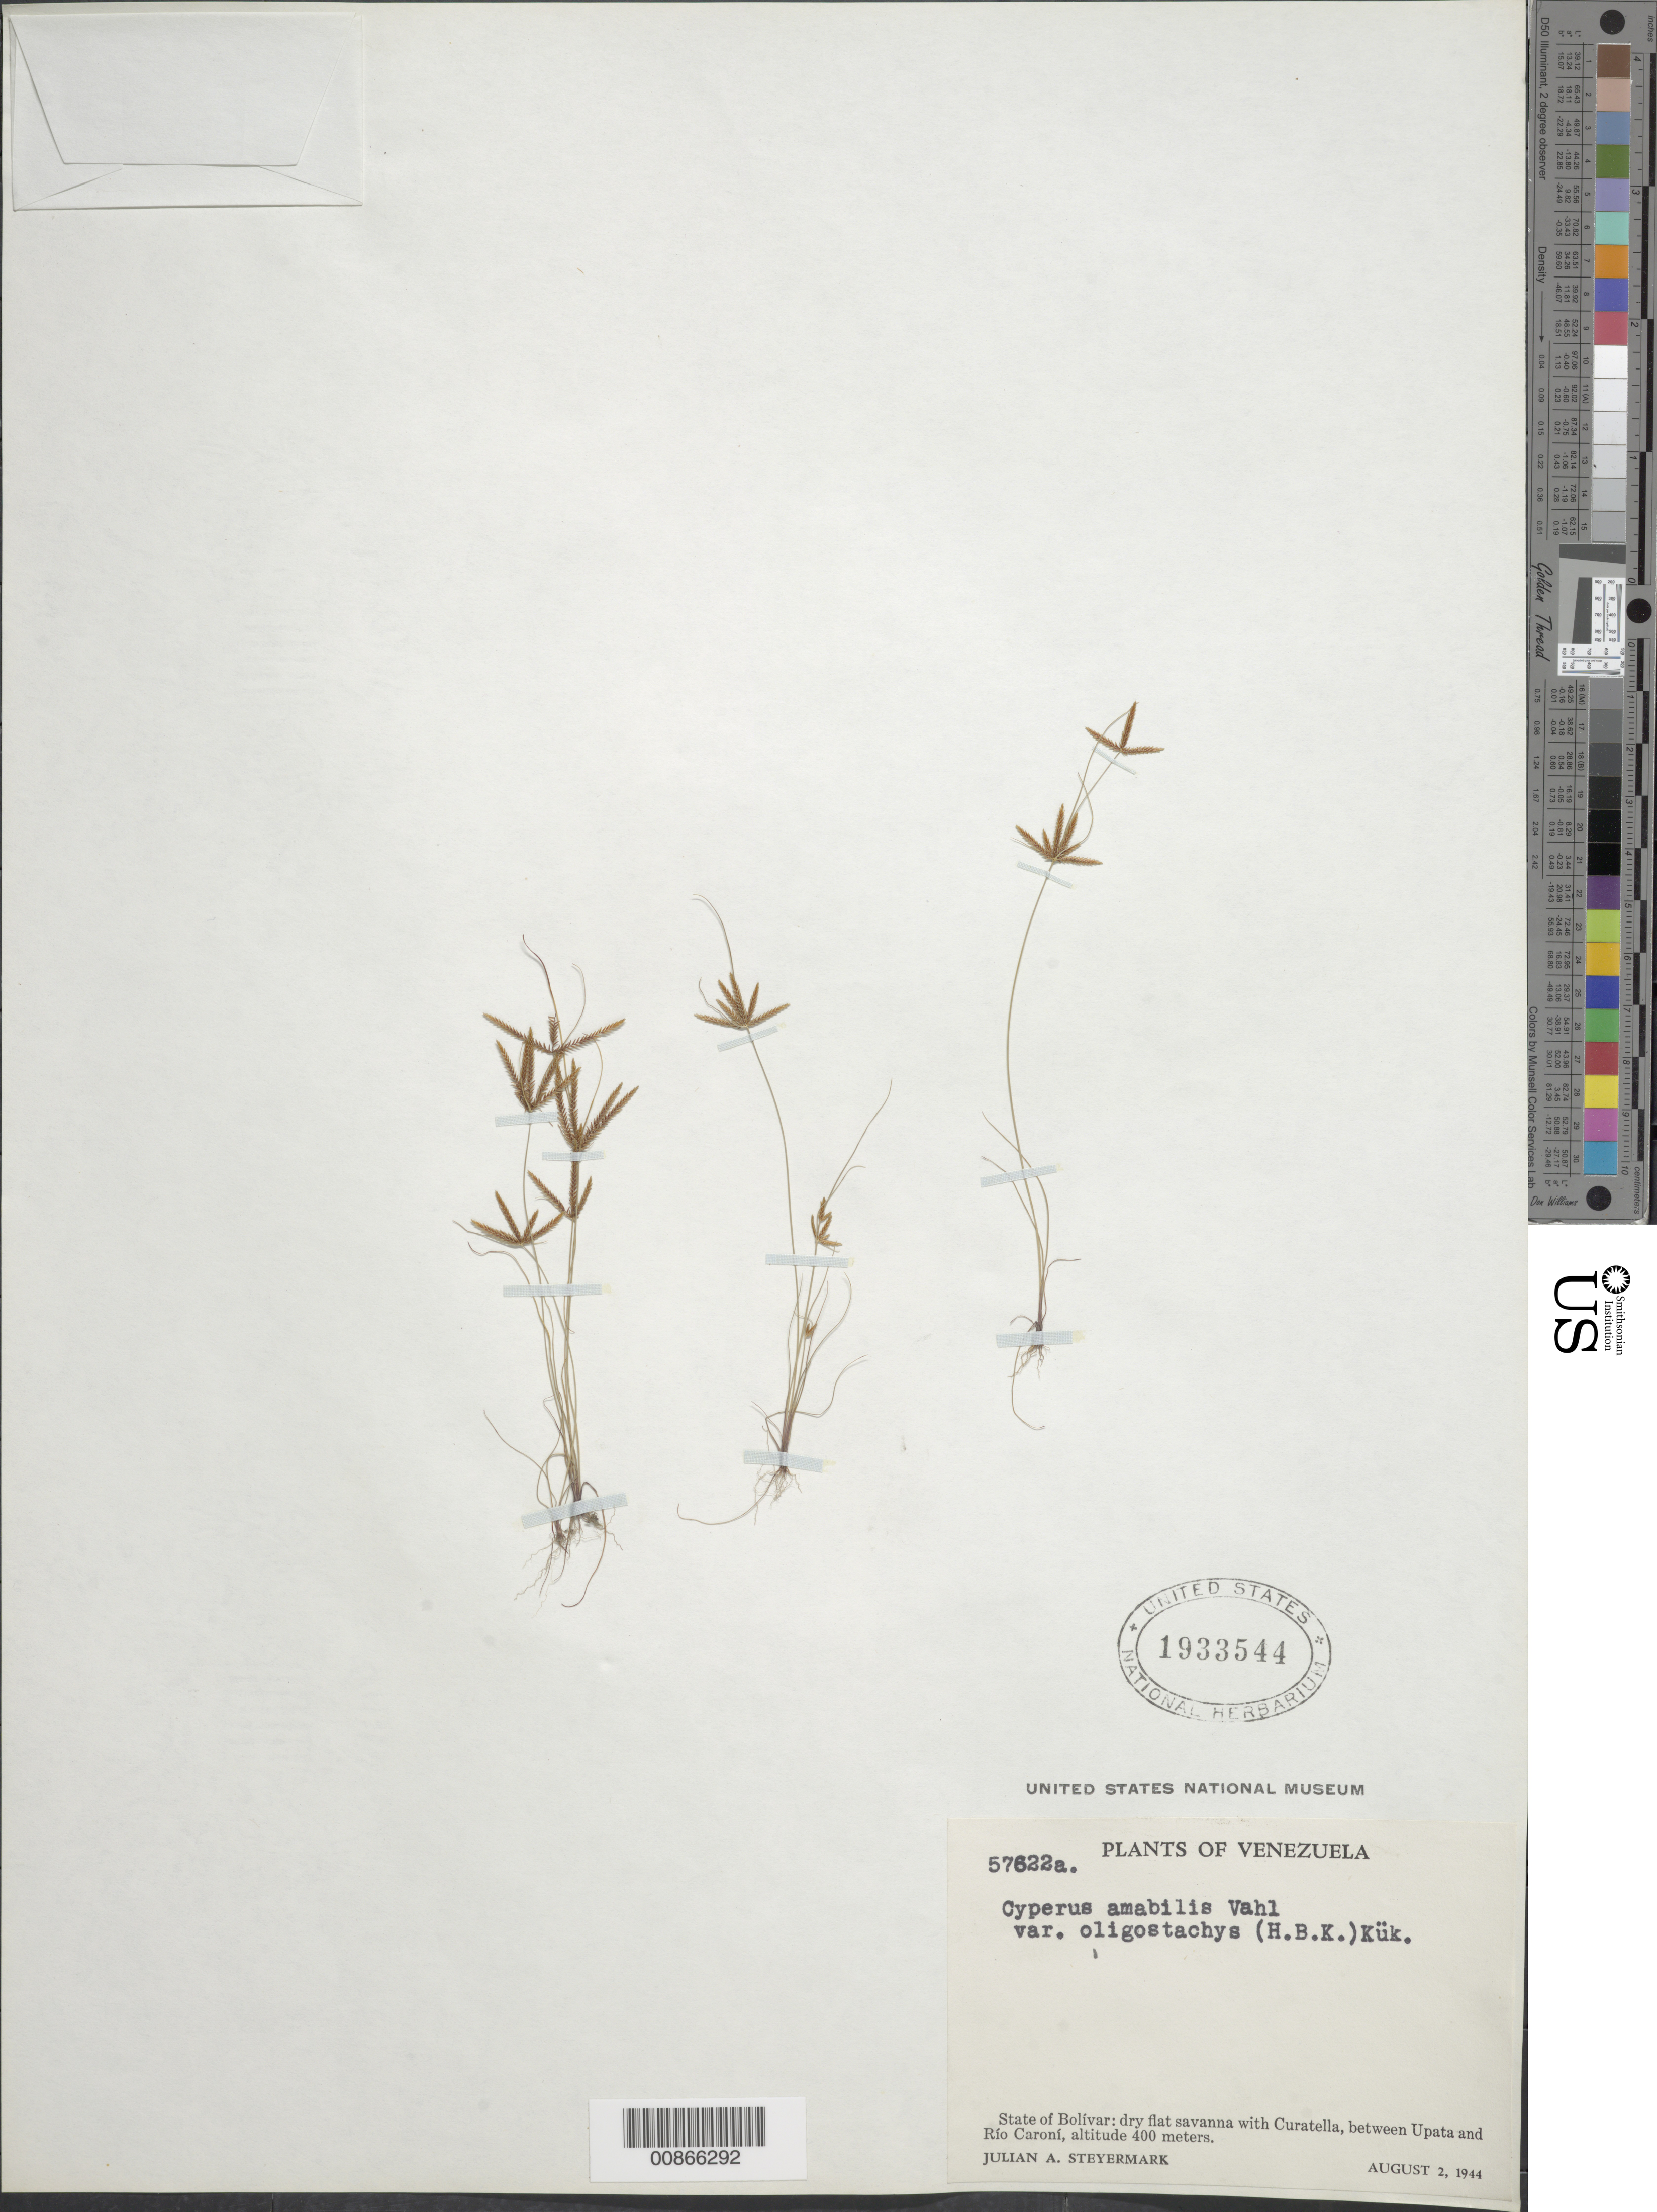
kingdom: Plantae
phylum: Tracheophyta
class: Liliopsida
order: Poales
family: Cyperaceae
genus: Cyperus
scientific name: Cyperus amabilis var. oligostachya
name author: (Kunth) Kük.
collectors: J. Steyermark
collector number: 57622 a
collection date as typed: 2-Aug-44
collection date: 1944-08-02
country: Venezuela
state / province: Bolívar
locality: Upata to Río Caroní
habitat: Dry flat savanna with Curatella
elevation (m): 400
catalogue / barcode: US 1933544